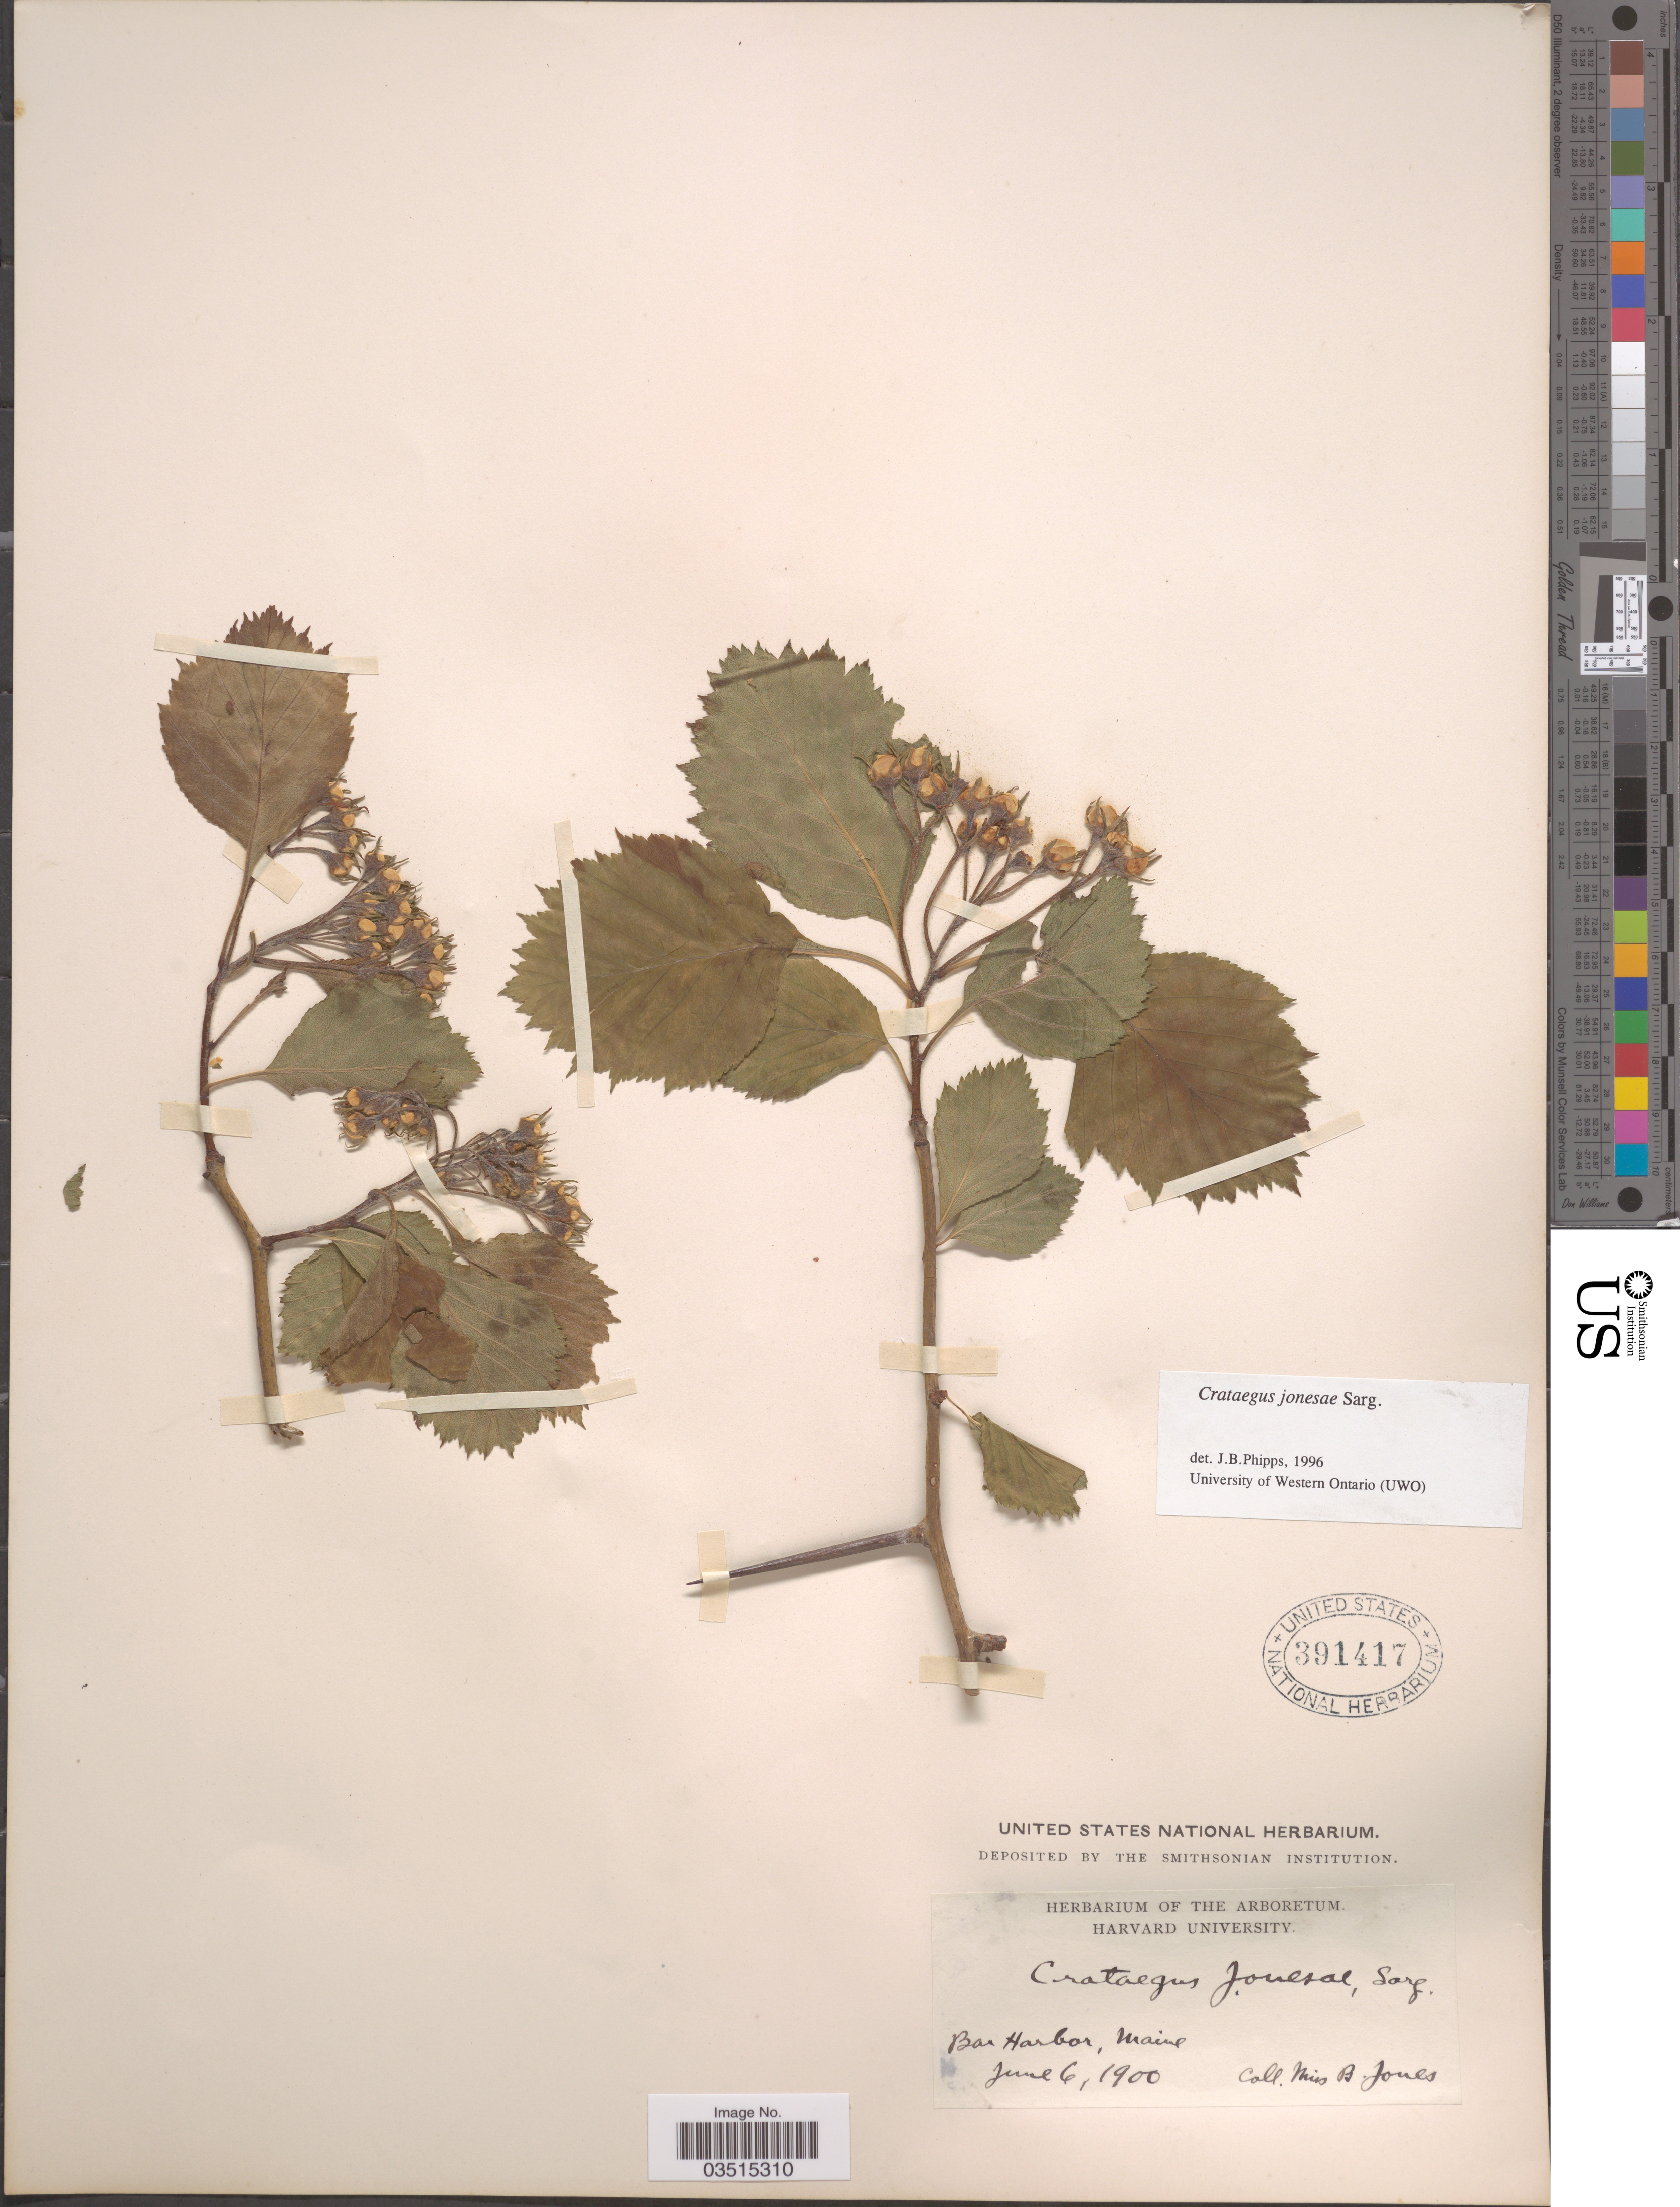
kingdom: Plantae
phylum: Tracheophyta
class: Magnoliopsida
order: Rosales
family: Rosaceae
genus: Crataegus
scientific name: Crataegus jonesae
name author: Sarg.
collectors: B. Jones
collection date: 1900-06-06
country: United States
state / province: Maine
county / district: Hancock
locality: Bar Harbor.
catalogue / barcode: US 391417